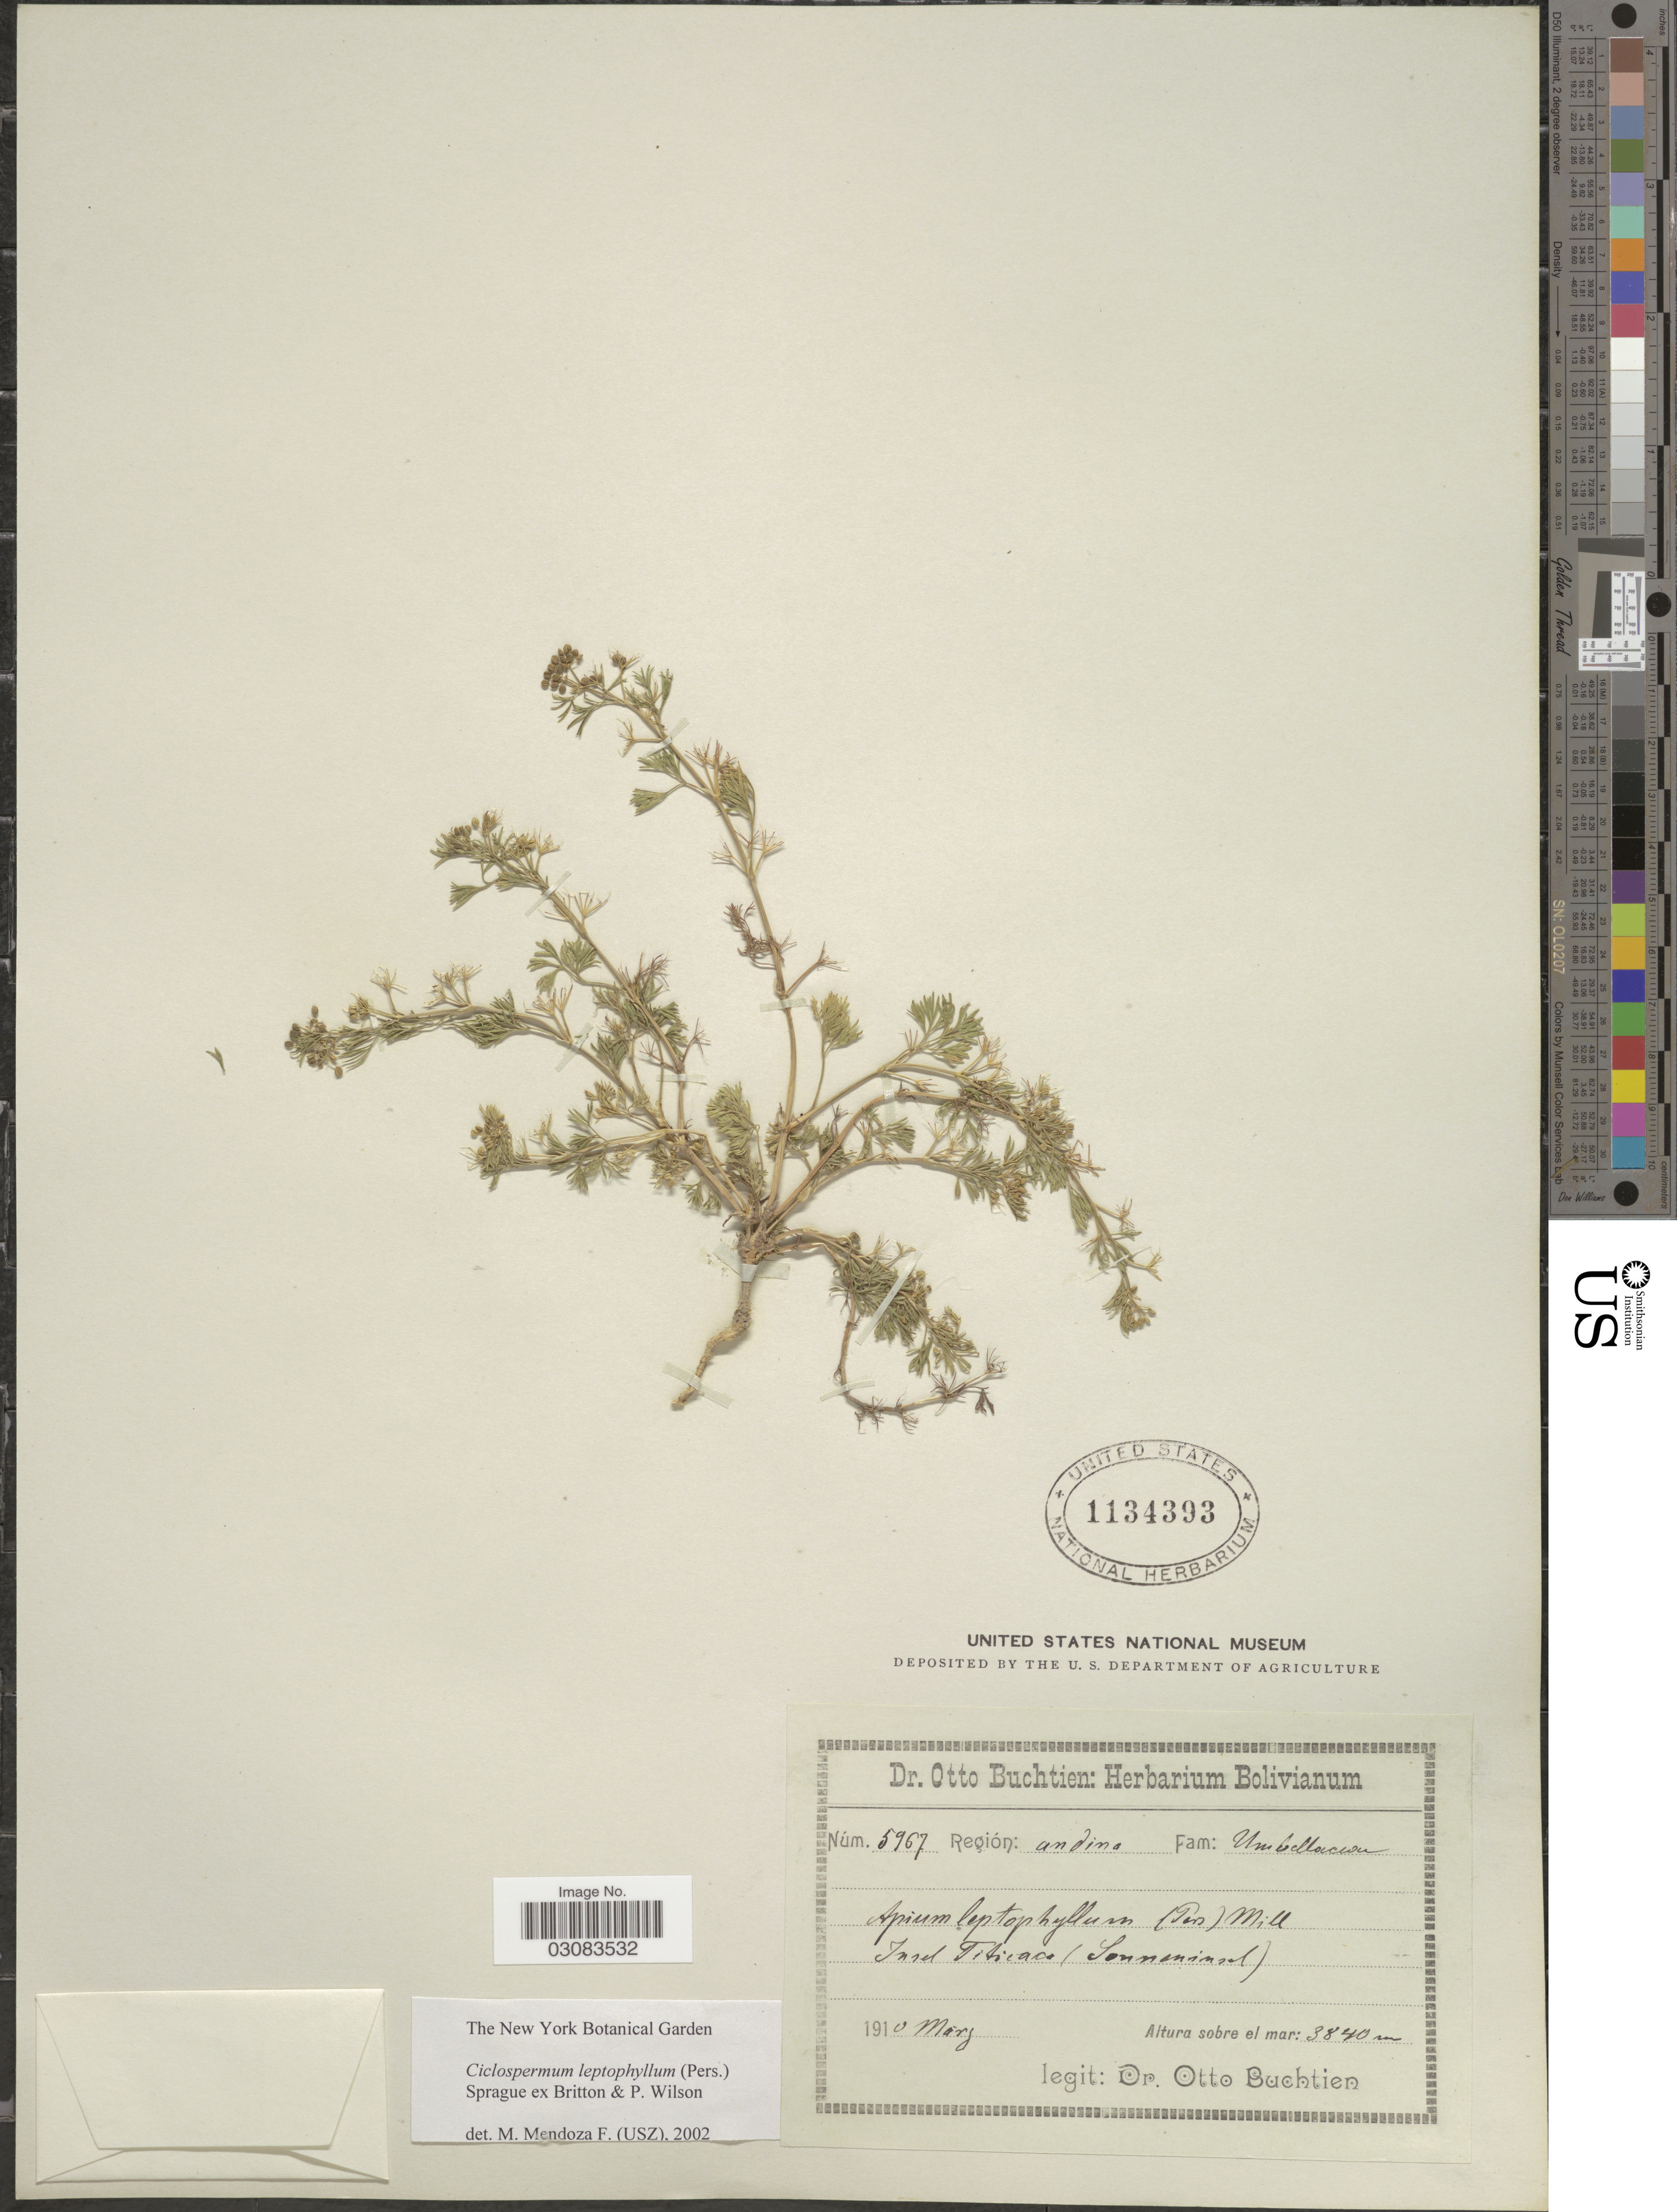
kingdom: Plantae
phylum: Tracheophyta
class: Magnoliopsida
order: Apiales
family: Apiaceae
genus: Cyclospermum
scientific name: Cyclospermum leptophyllum var. leptophyllum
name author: (Pers.) Sprague ex Britton & P. Wilson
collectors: O. Buchtien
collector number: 5697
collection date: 1910-03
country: Bolivia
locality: Región: andina. Insel Titicaca (Sonneninsel).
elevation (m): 3840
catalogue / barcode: US 1134393